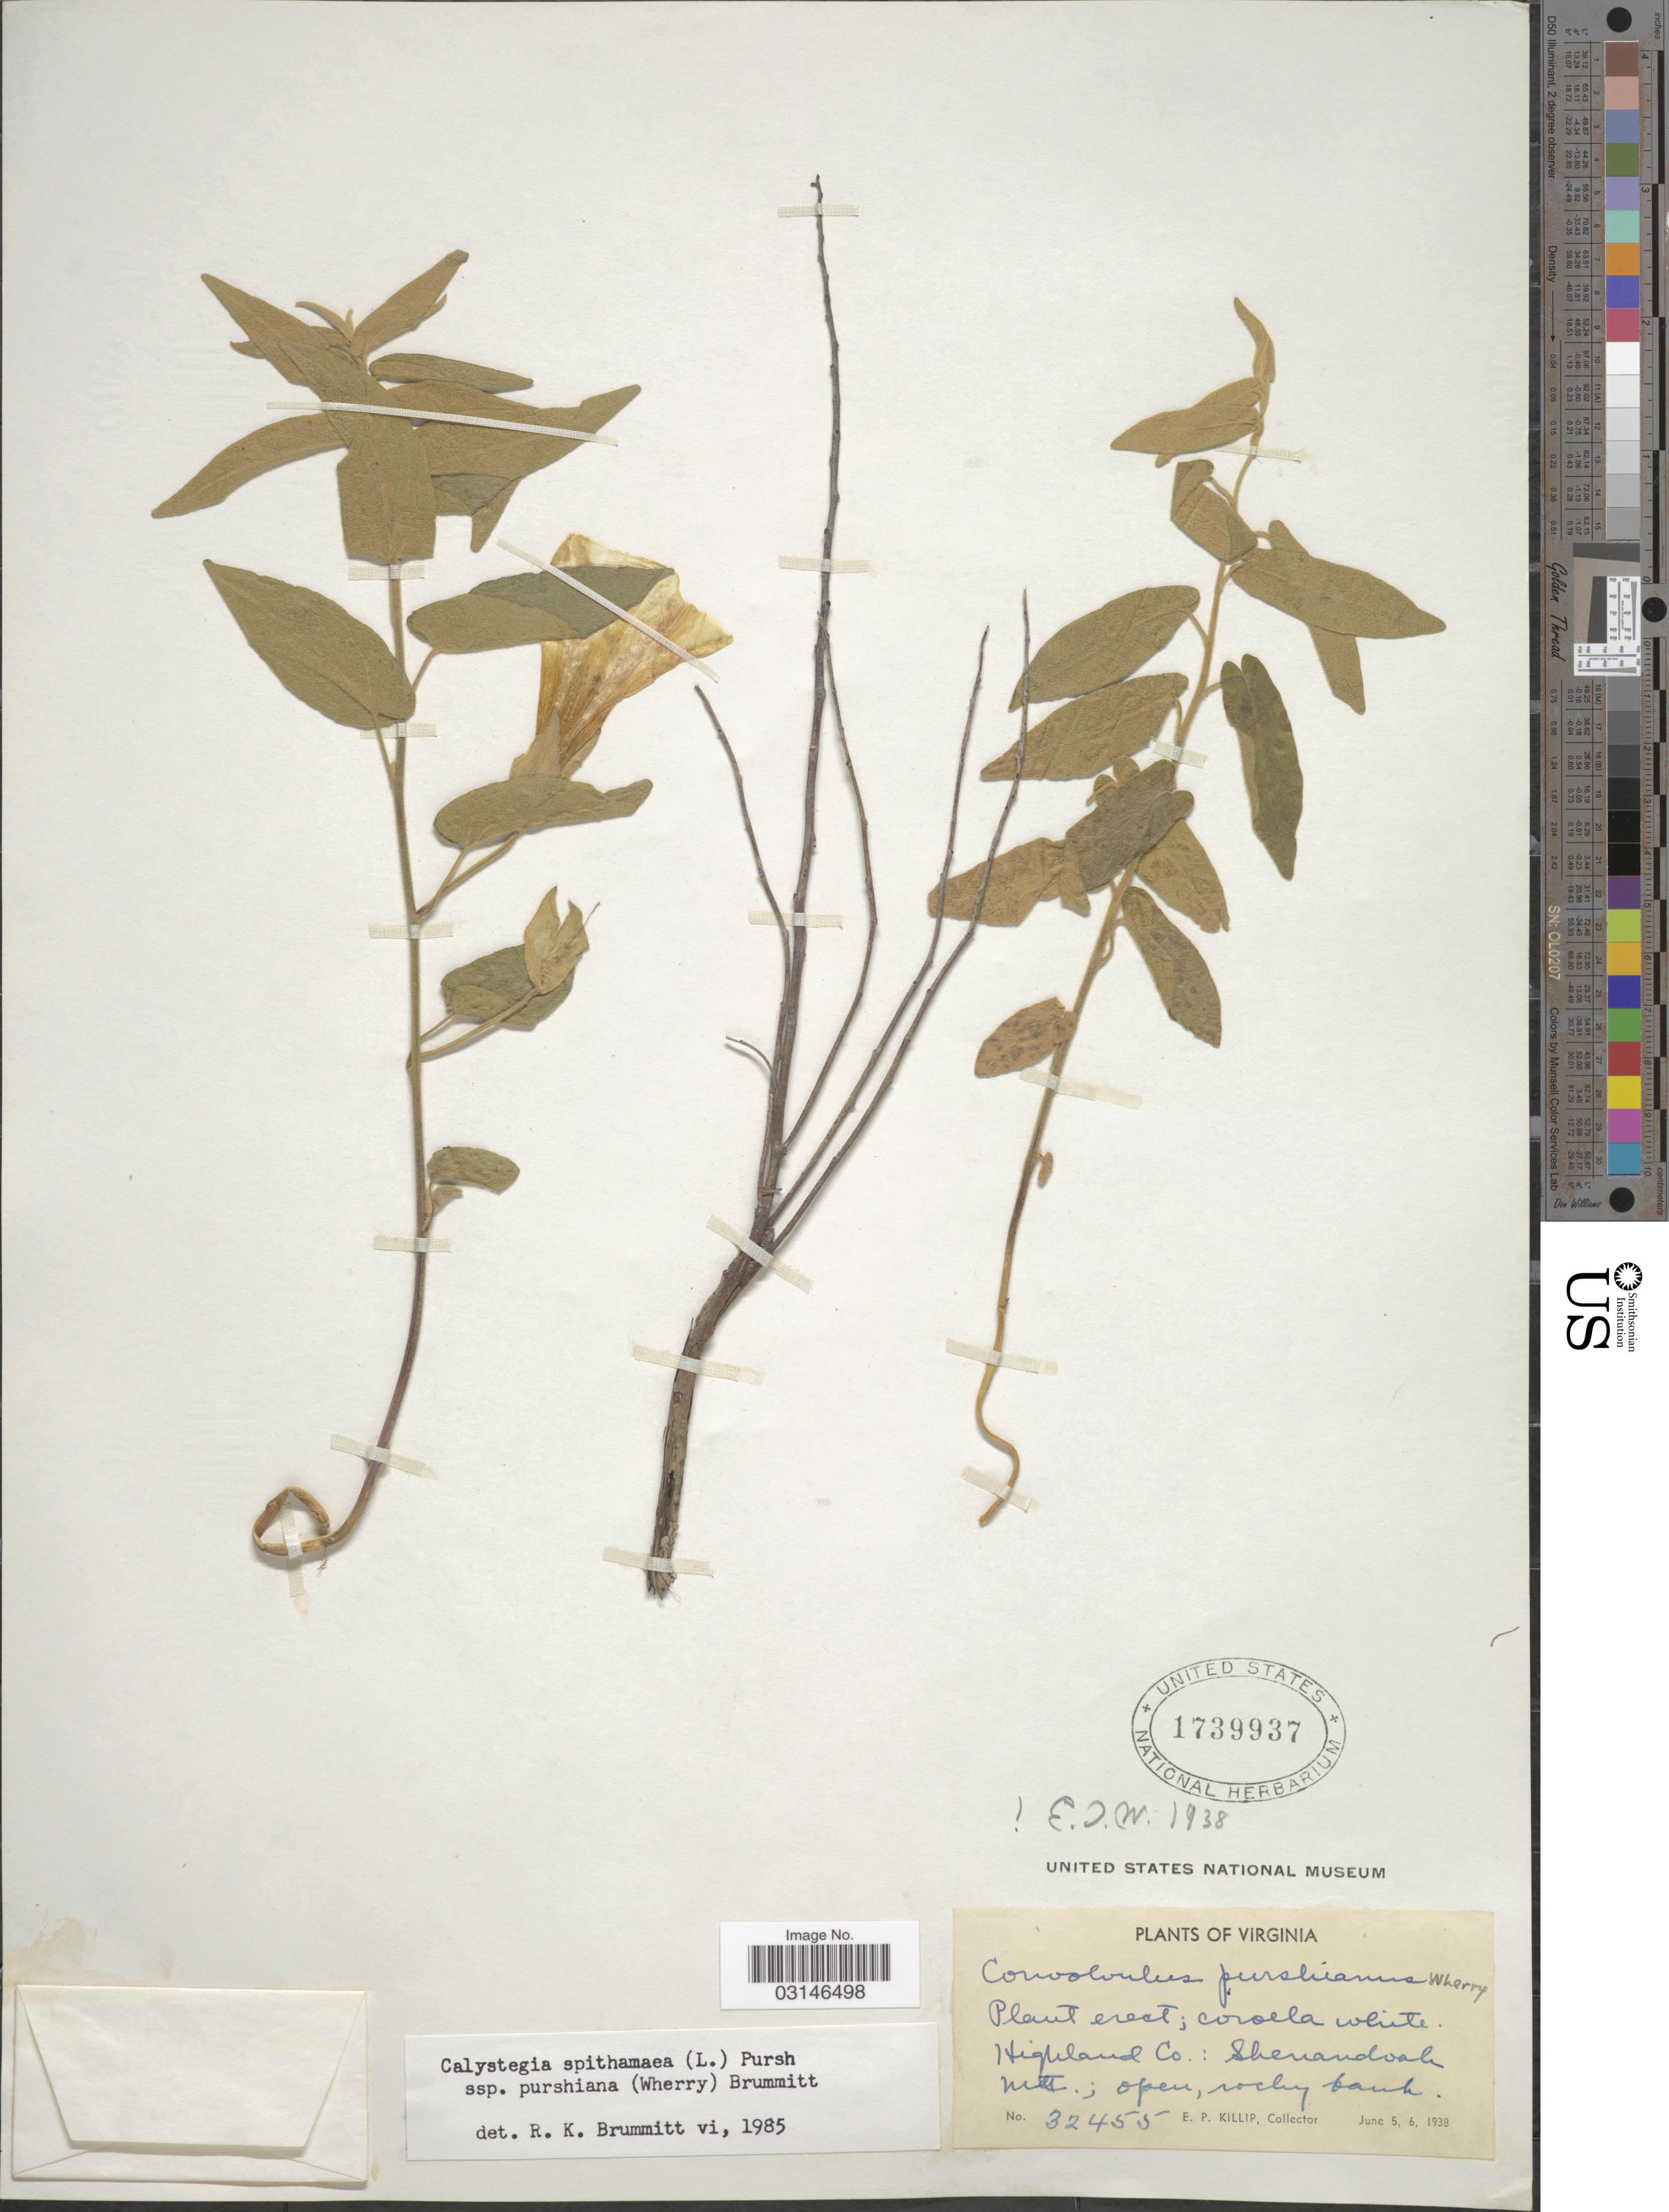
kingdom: Plantae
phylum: Tracheophyta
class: Magnoliopsida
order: Solanales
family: Convolvulaceae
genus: Calystegia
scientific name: Calystegia spithamaea subsp. purshiana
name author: (Wherry) Brummitt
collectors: E. P. Killip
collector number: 32455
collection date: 1938-06-05/1938-06-06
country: United States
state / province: Virginia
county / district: Highland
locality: Shenandoah Mts.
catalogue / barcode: US 1739937